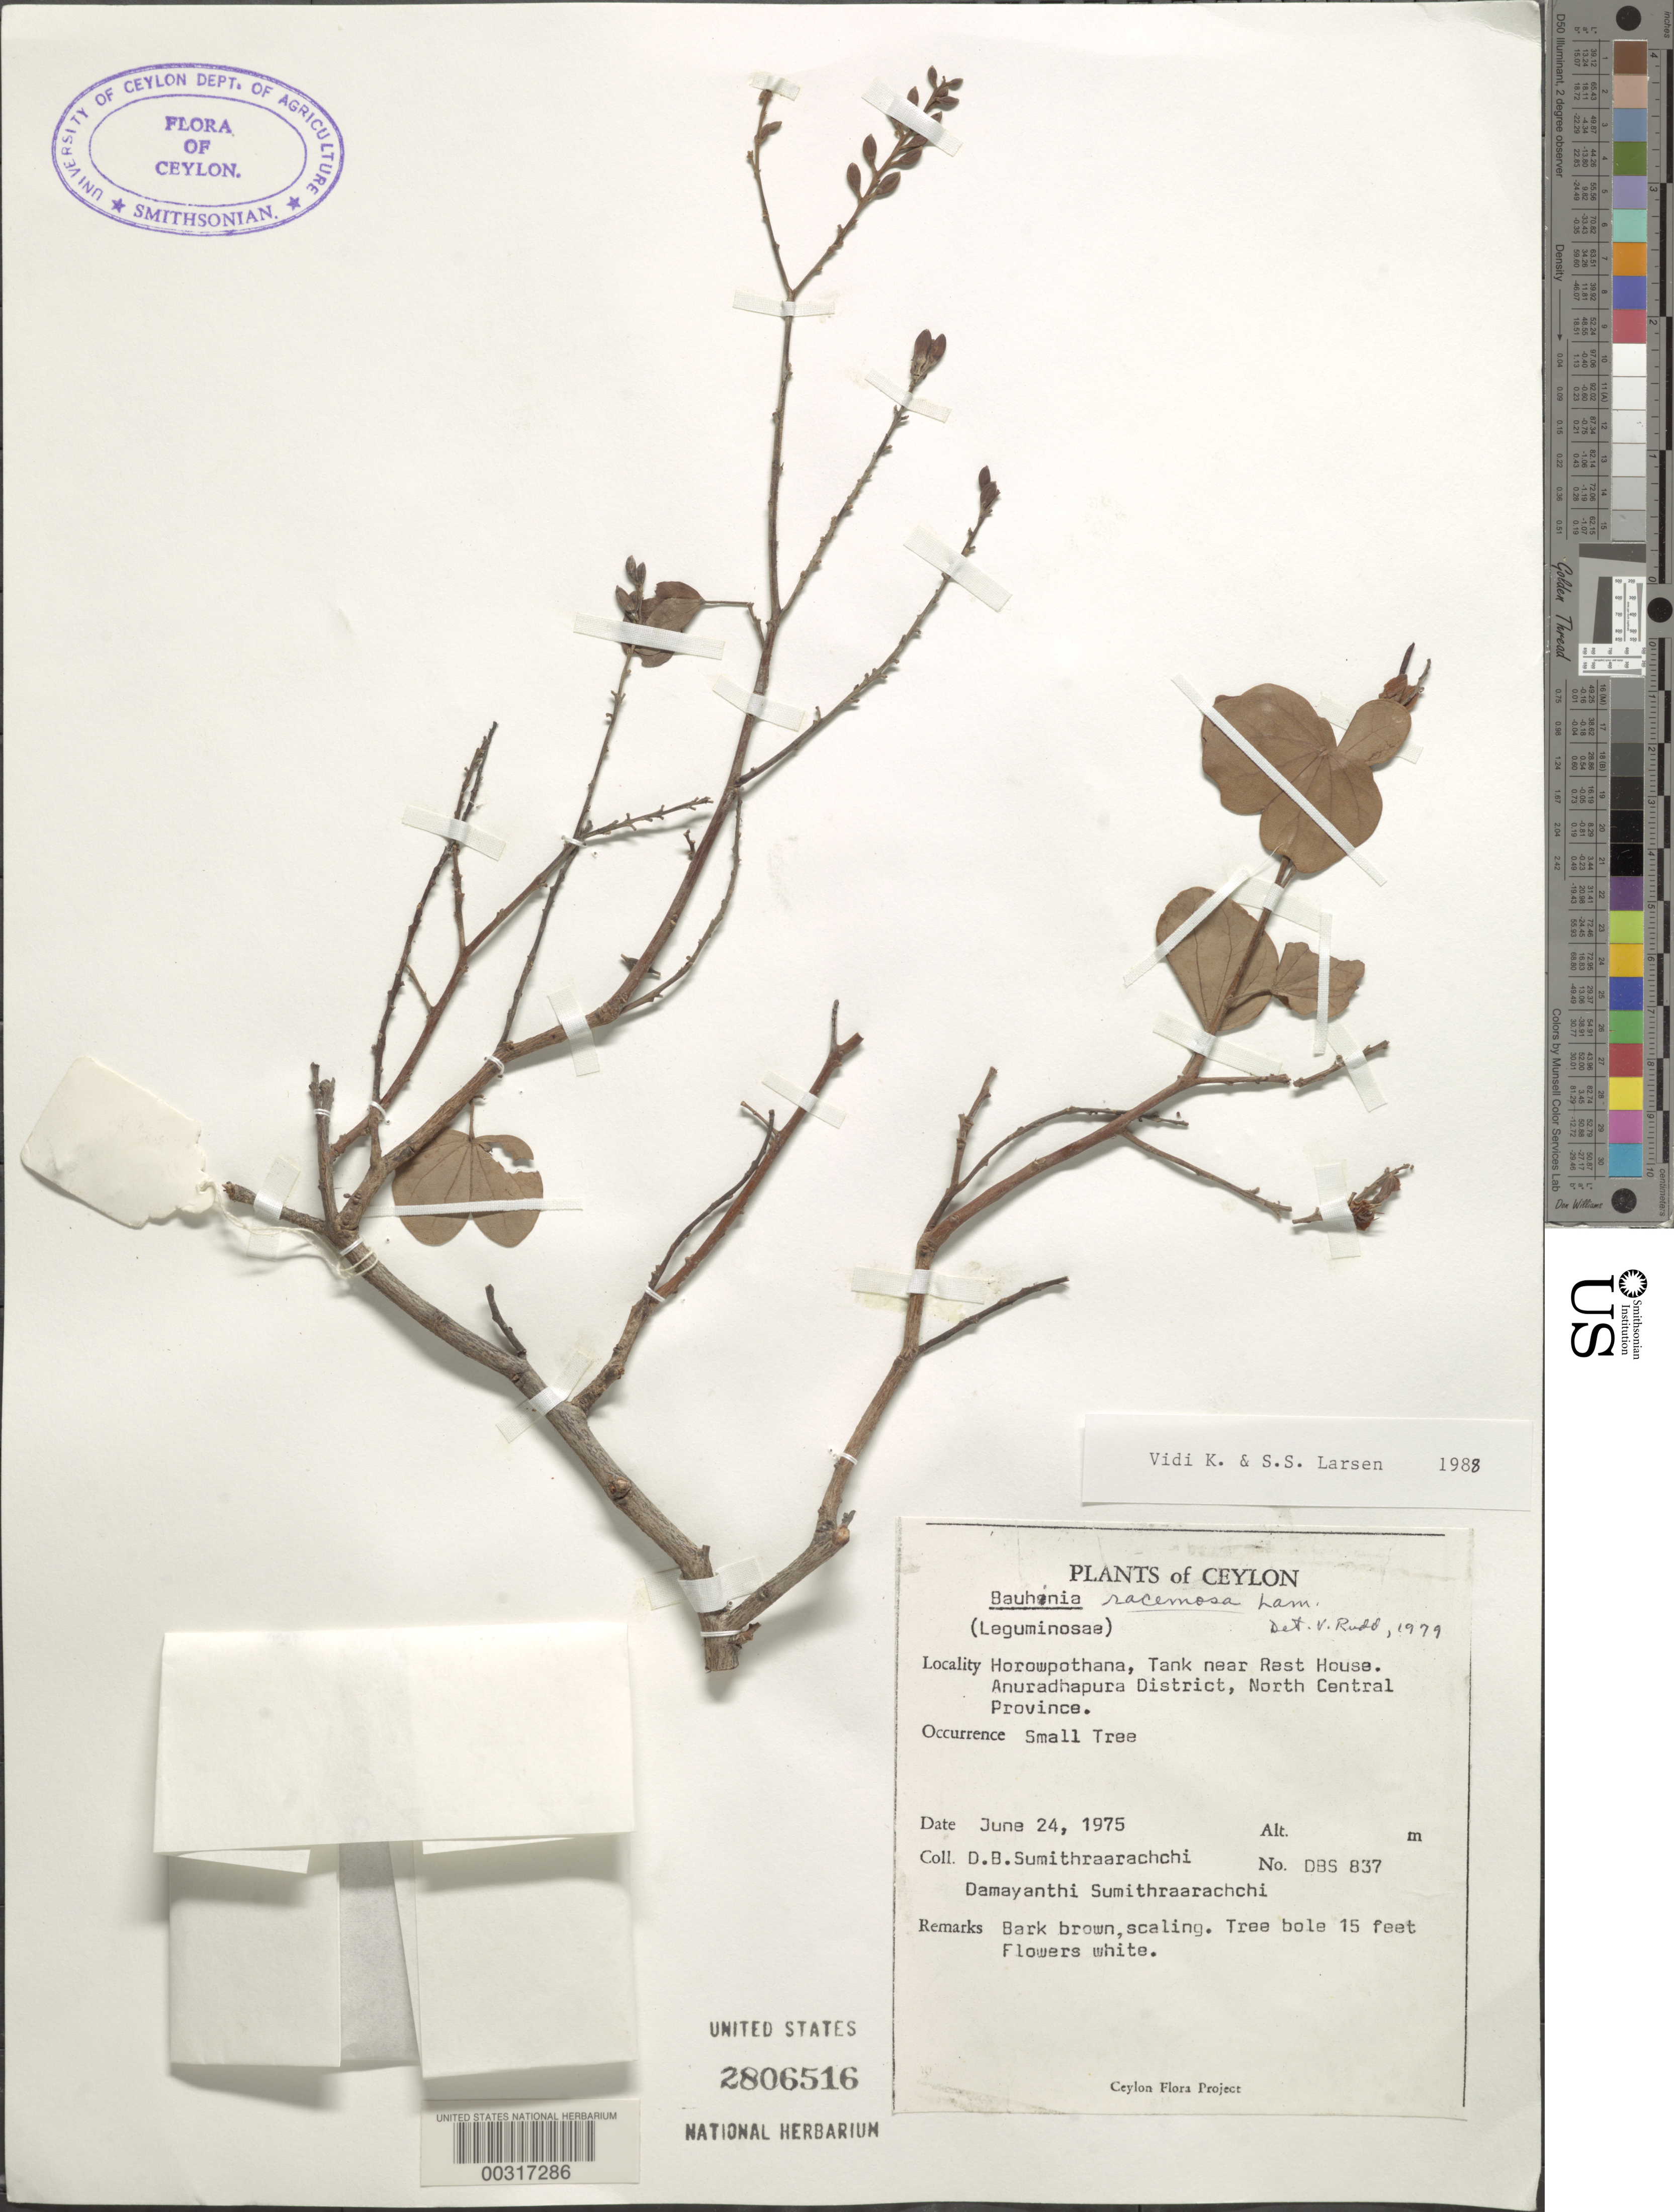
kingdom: Plantae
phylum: Tracheophyta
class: Magnoliopsida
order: Fabales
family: Fabaceae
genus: Bauhinia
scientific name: Bauhinia racemosa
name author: Lam.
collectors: D. B. Sumithraarachchi & D. Sumithraarachchi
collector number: Dbs 837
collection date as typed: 24 Jun 1975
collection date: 1975-06-24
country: Sri Lanka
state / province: North Central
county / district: Anuradhapura Dist.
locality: Horowpothana, tank near rest house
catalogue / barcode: US 2806516